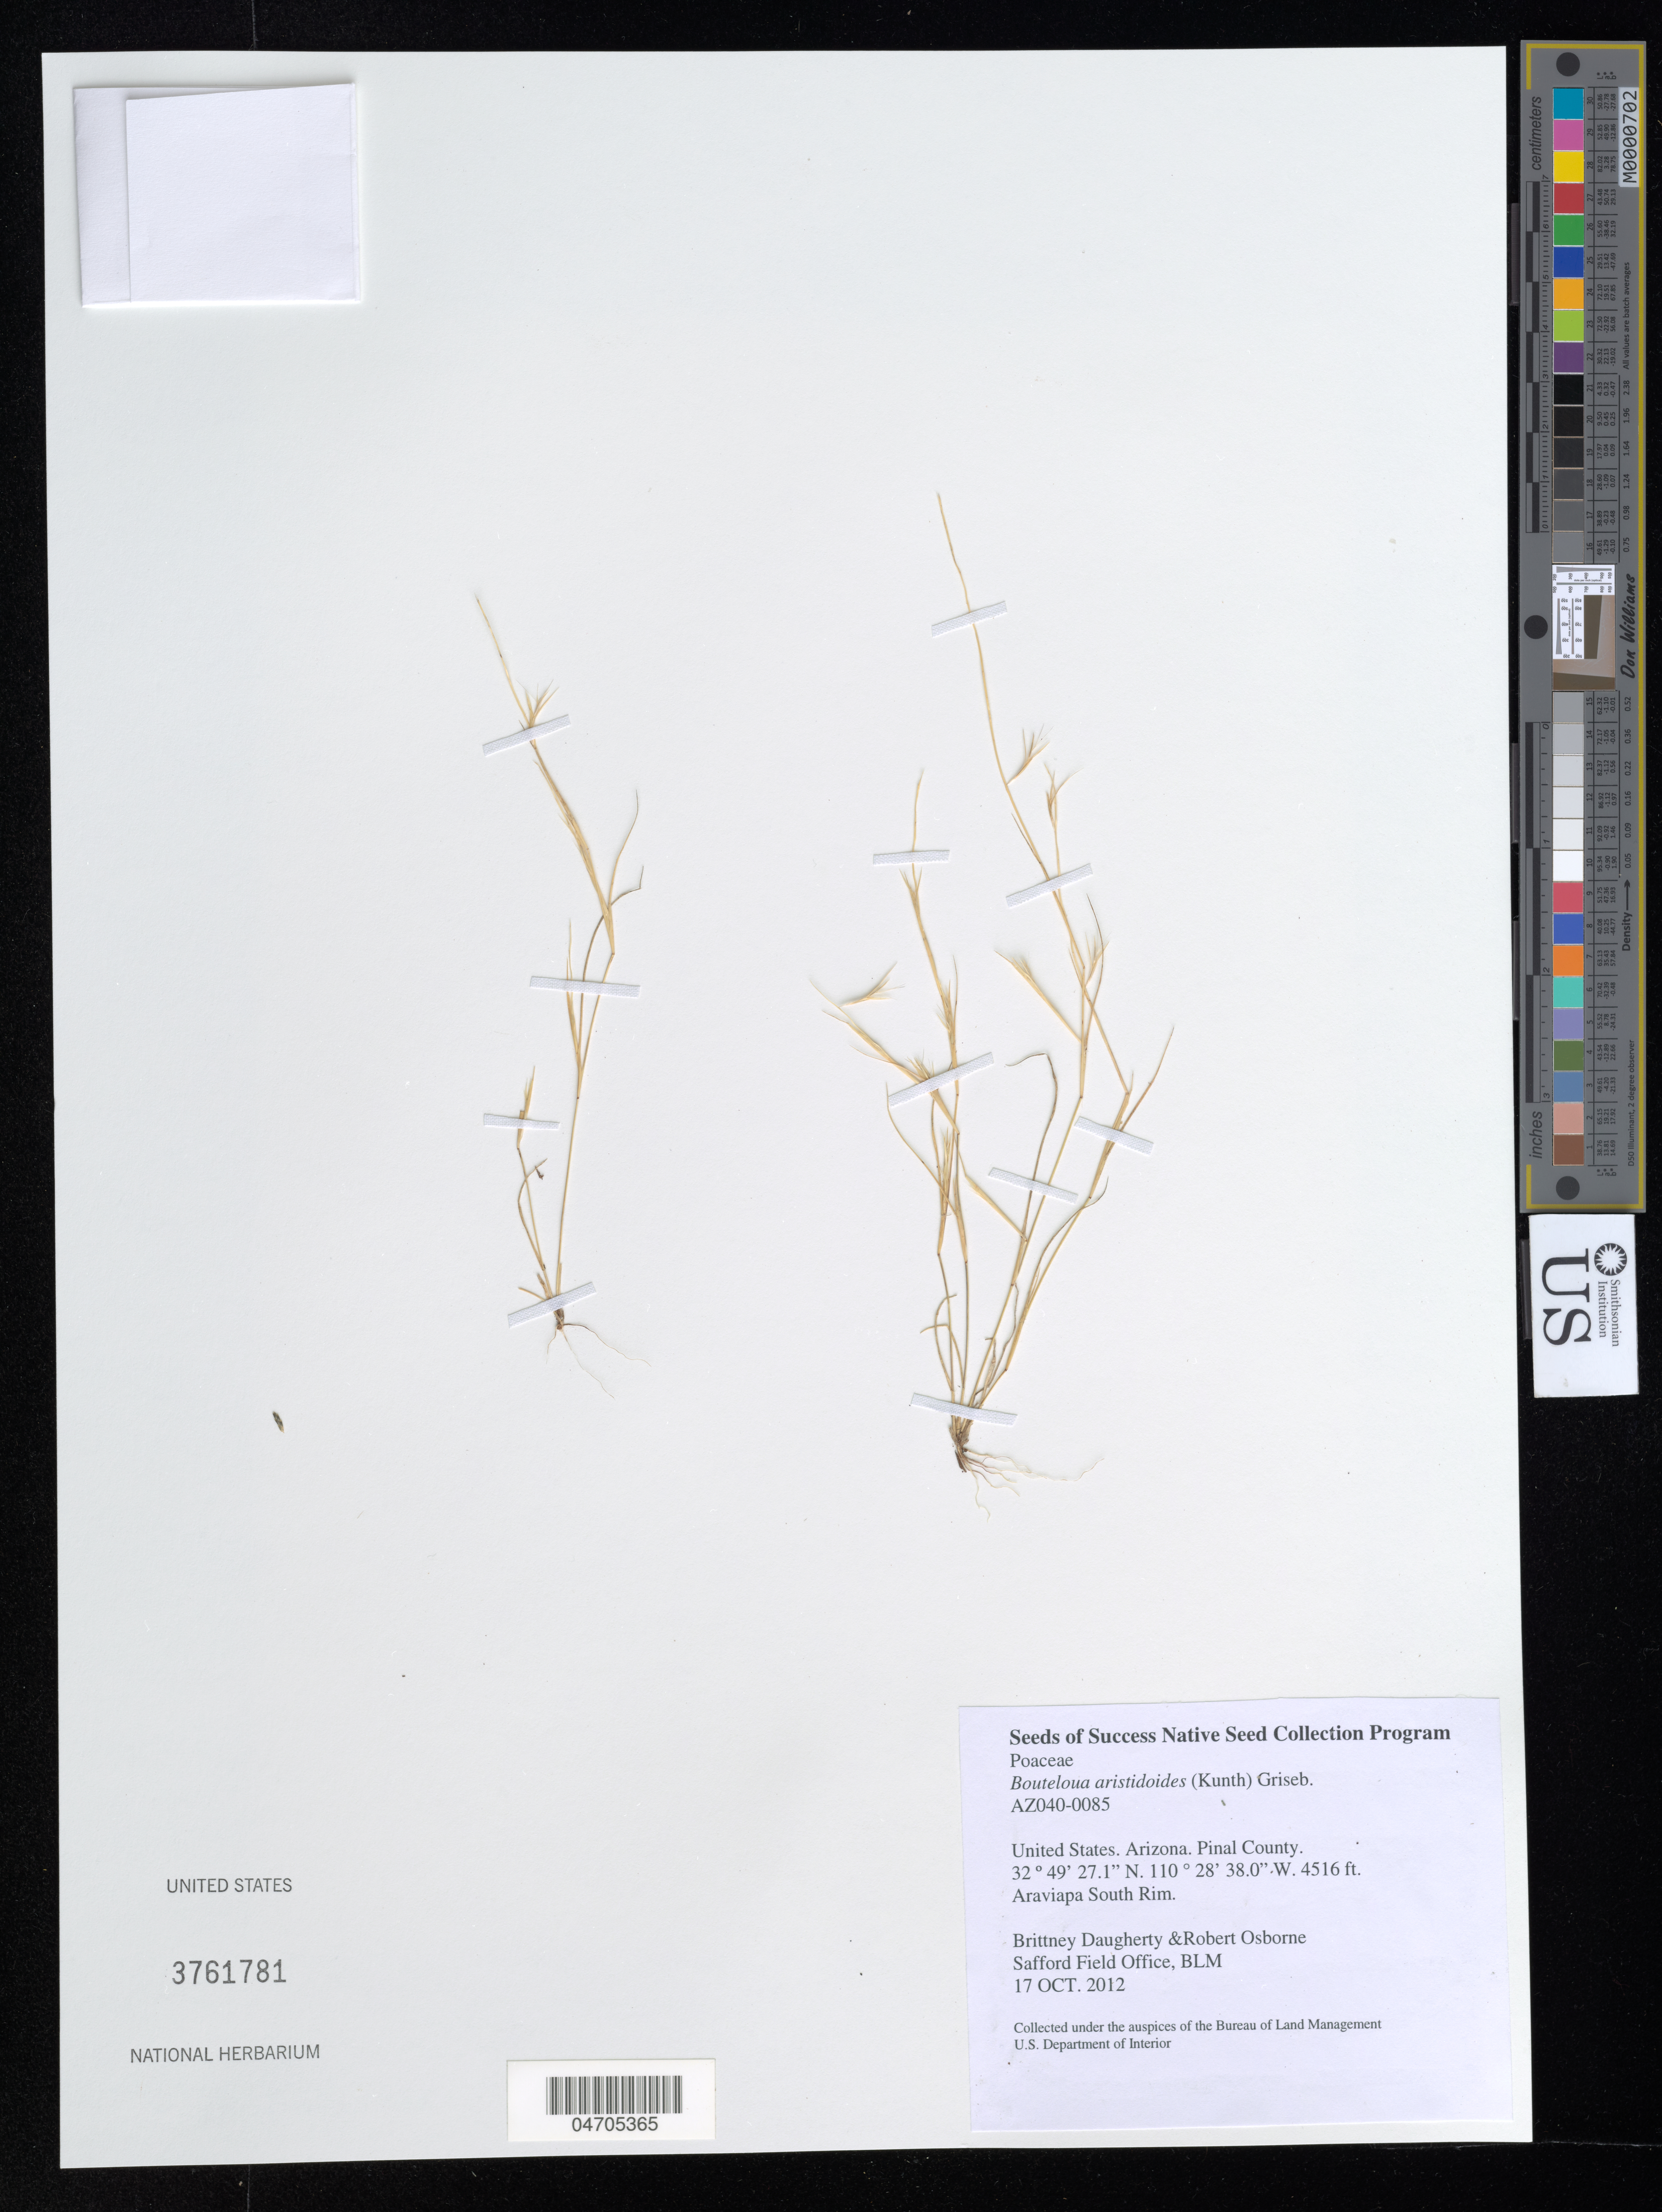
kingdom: Plantae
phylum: Tracheophyta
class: Liliopsida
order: Poales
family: Poaceae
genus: Bouteloua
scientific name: Bouteloua aristidoides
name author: (Kunth) Griseb.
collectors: B. Daugherty & R. Osborne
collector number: AZ040-0085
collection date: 2012-10-17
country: United States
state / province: Arizona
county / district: Pinal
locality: Pinal County. Araviapa South Rim.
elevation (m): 1376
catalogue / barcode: US 3761781